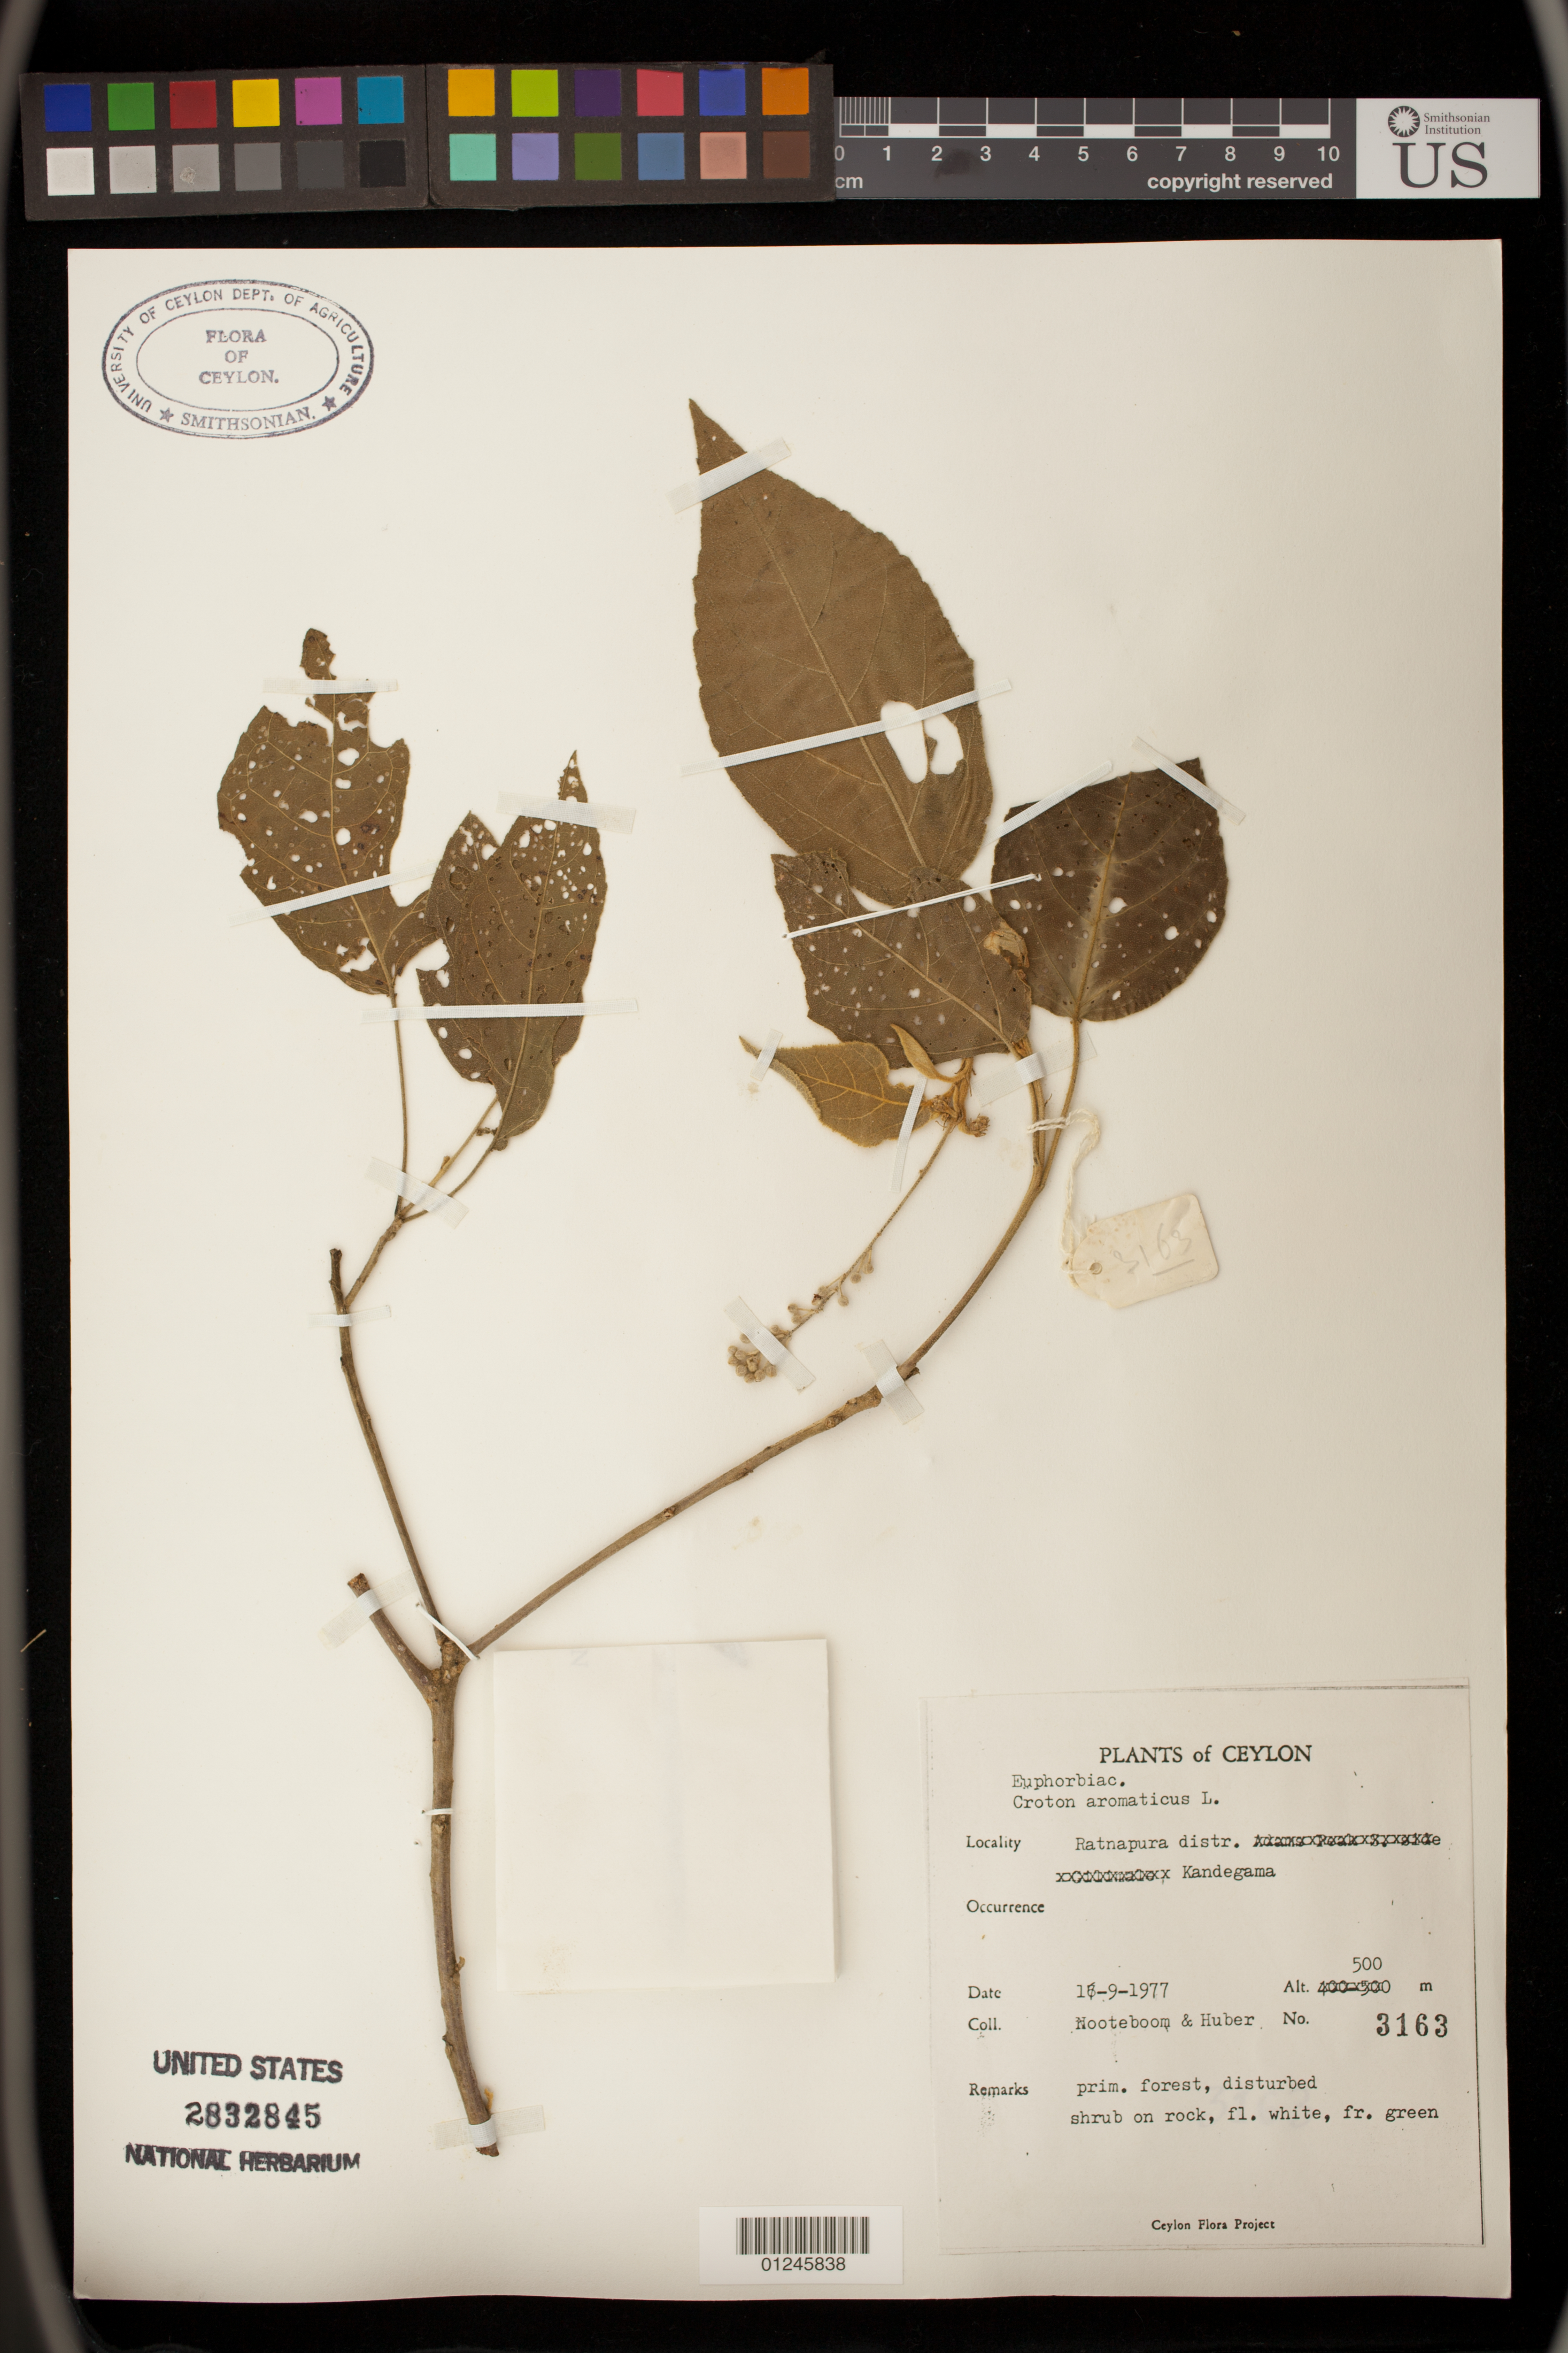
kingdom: Plantae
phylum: Tracheophyta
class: Magnoliopsida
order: Malpighiales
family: Euphorbiaceae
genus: Croton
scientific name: Croton aromaticus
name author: L.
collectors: Nooteboom, -- & Huber, --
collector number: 3163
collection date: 1977-09-16 or 1977-09-17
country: Sri Lanka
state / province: Sabaragamuwa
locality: Ratnapura distr. Kandegama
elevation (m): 500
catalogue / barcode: US 2832845